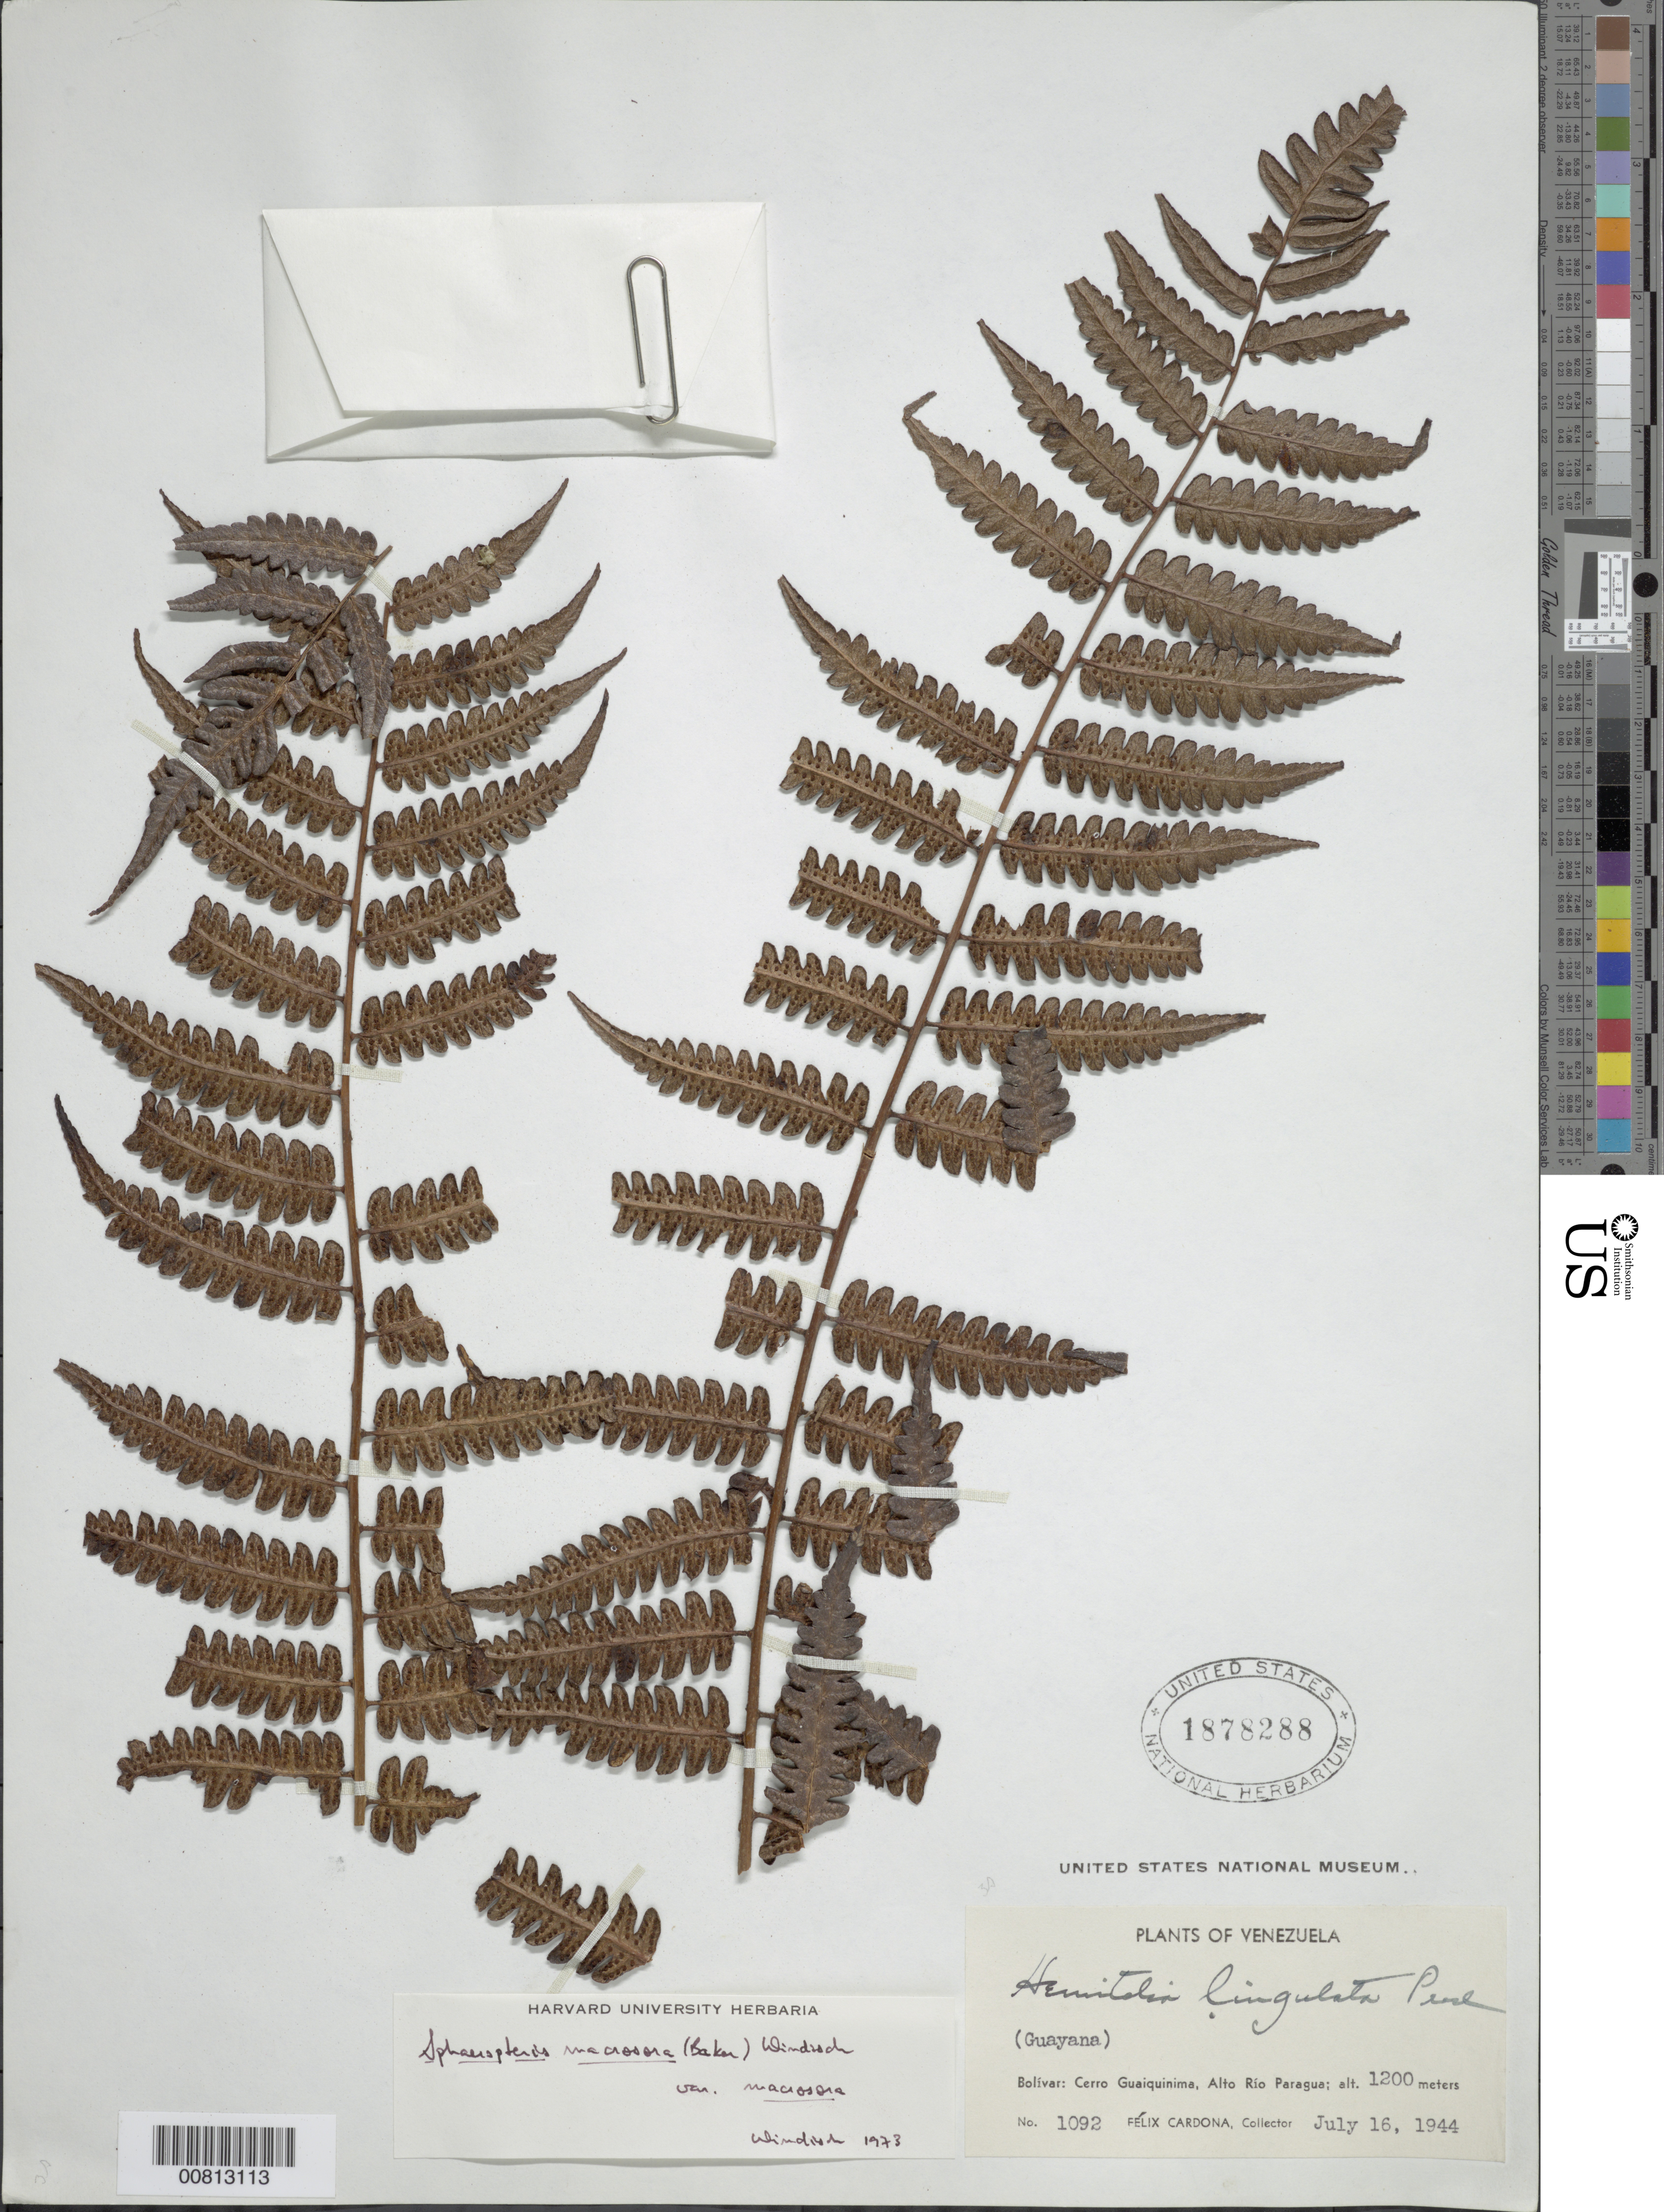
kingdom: Plantae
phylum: Tracheophyta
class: Polypodiopsida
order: Cyatheales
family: Cyatheaceae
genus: Cyathea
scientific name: Cyathea macrosora var. macrosora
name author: (Baker) Domin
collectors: F. Cardona Puig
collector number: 1092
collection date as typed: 16-Jul-44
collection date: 1944-07-16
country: Venezuela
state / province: Bolívar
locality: Alto Río Paragua, Río Karun, Raudal Guaiquinima (Guayana)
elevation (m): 1200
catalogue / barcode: US 1878288